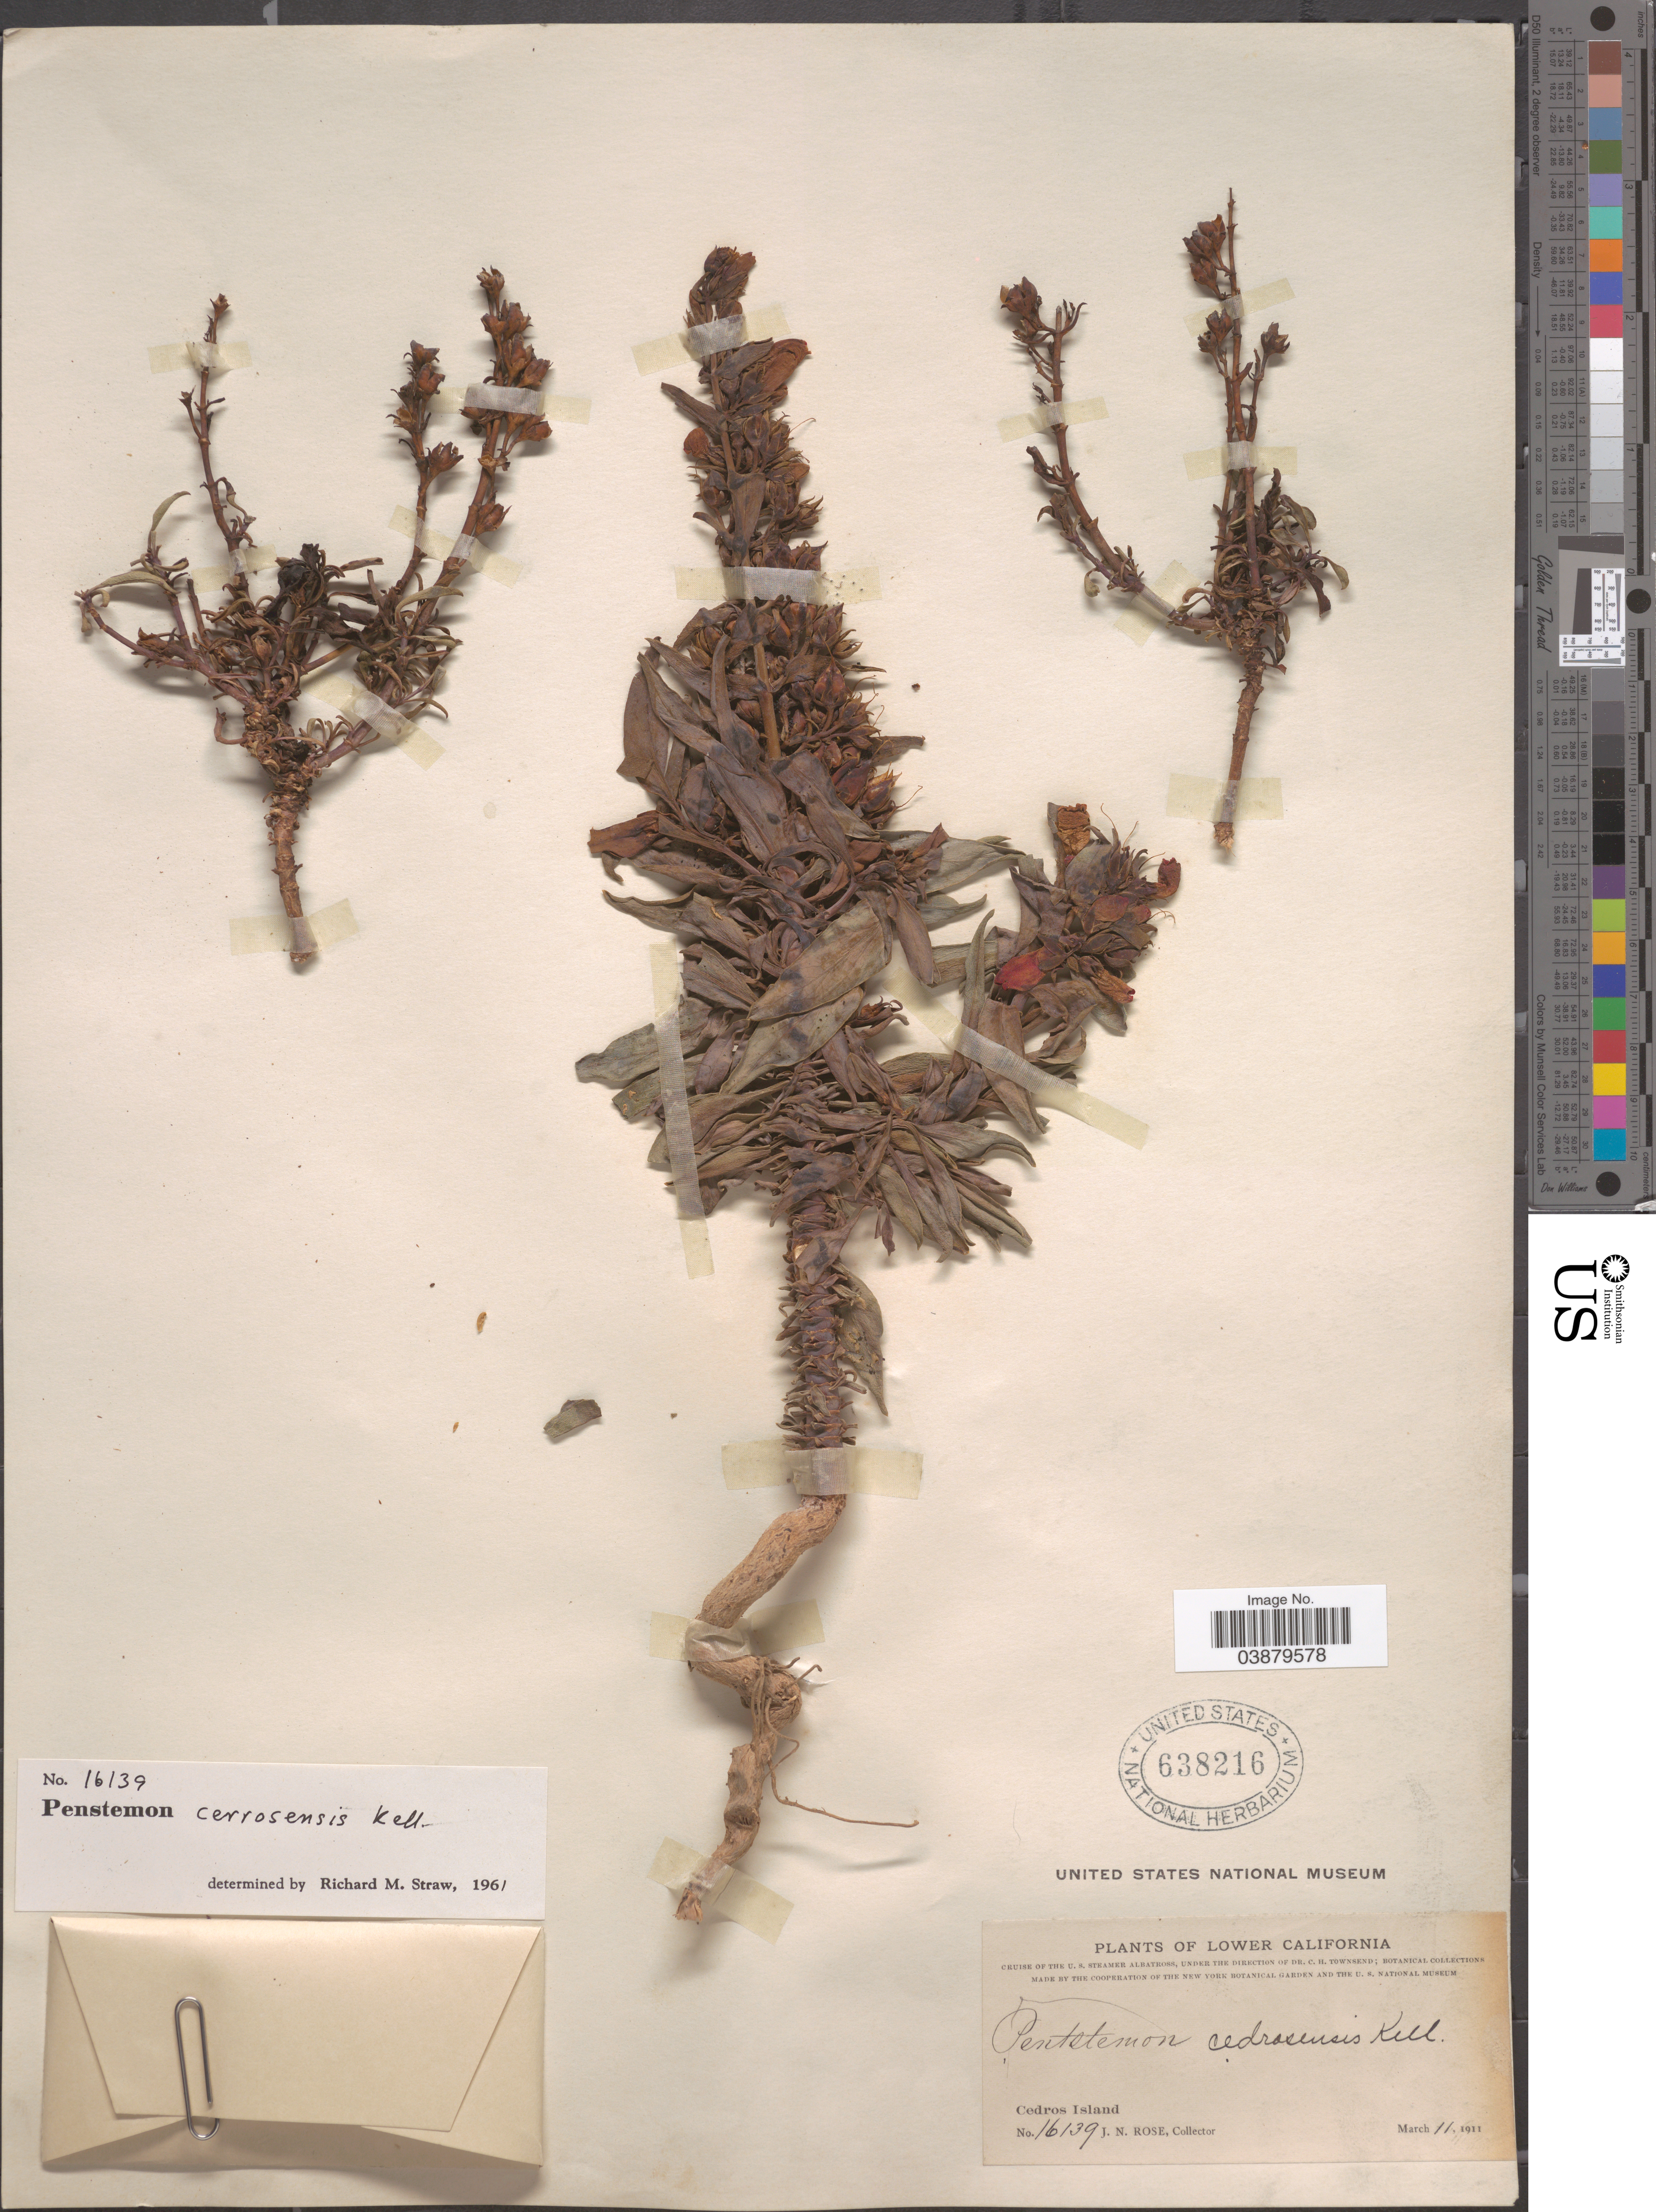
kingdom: Plantae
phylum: Tracheophyta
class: Magnoliopsida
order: Lamiales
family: Plantaginaceae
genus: Penstemon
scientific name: Penstemon cedrosensis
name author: Kellogg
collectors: J. N. Rose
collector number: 16139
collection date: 1911-03-11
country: Mexico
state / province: Baja California Norte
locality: Lower California. Cedros Island.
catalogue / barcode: US 638216